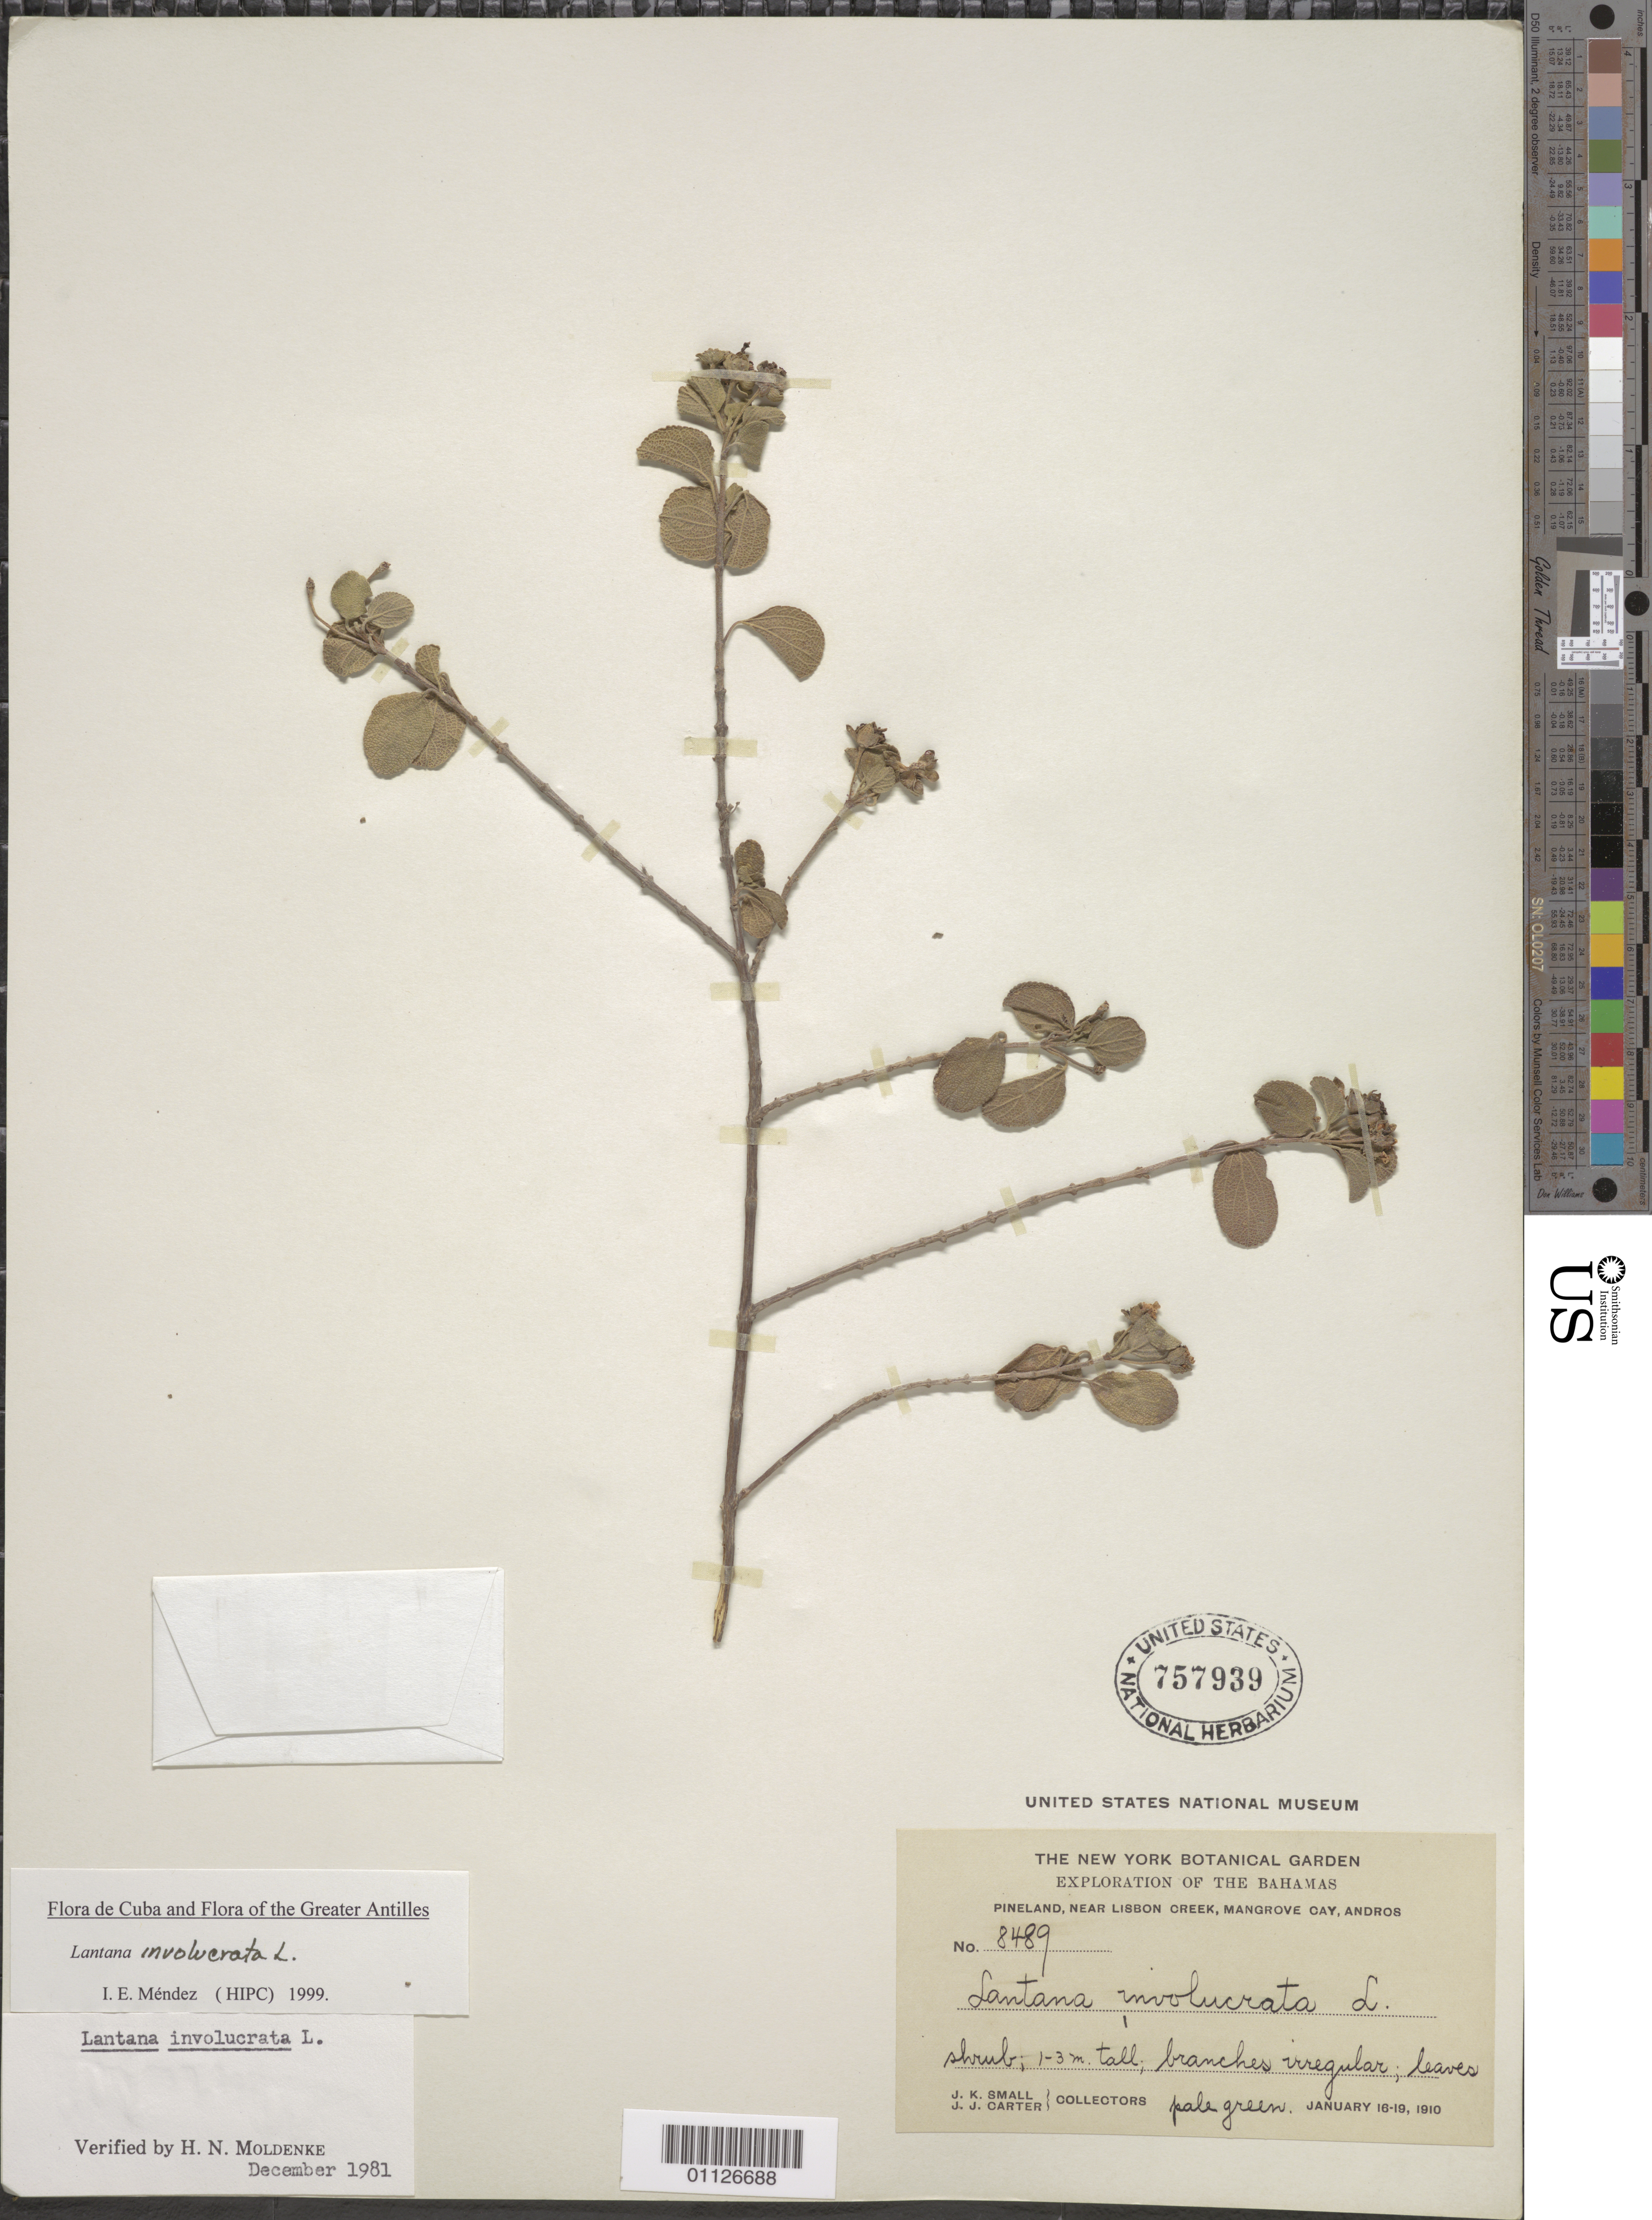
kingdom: Plantae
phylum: Tracheophyta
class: Magnoliopsida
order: Lamiales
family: Verbenaceae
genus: Lantana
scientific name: Lantana involucrata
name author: L.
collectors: J. K. Small & J. J. Carter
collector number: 8489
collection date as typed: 16 Jan 1910 to 19 Jan 1910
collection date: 1910-01-16/1910-01-19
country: Bahamas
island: Andros I.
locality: Pineland, near Lisbon Creek, Mangrove Cay.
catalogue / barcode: US 757939